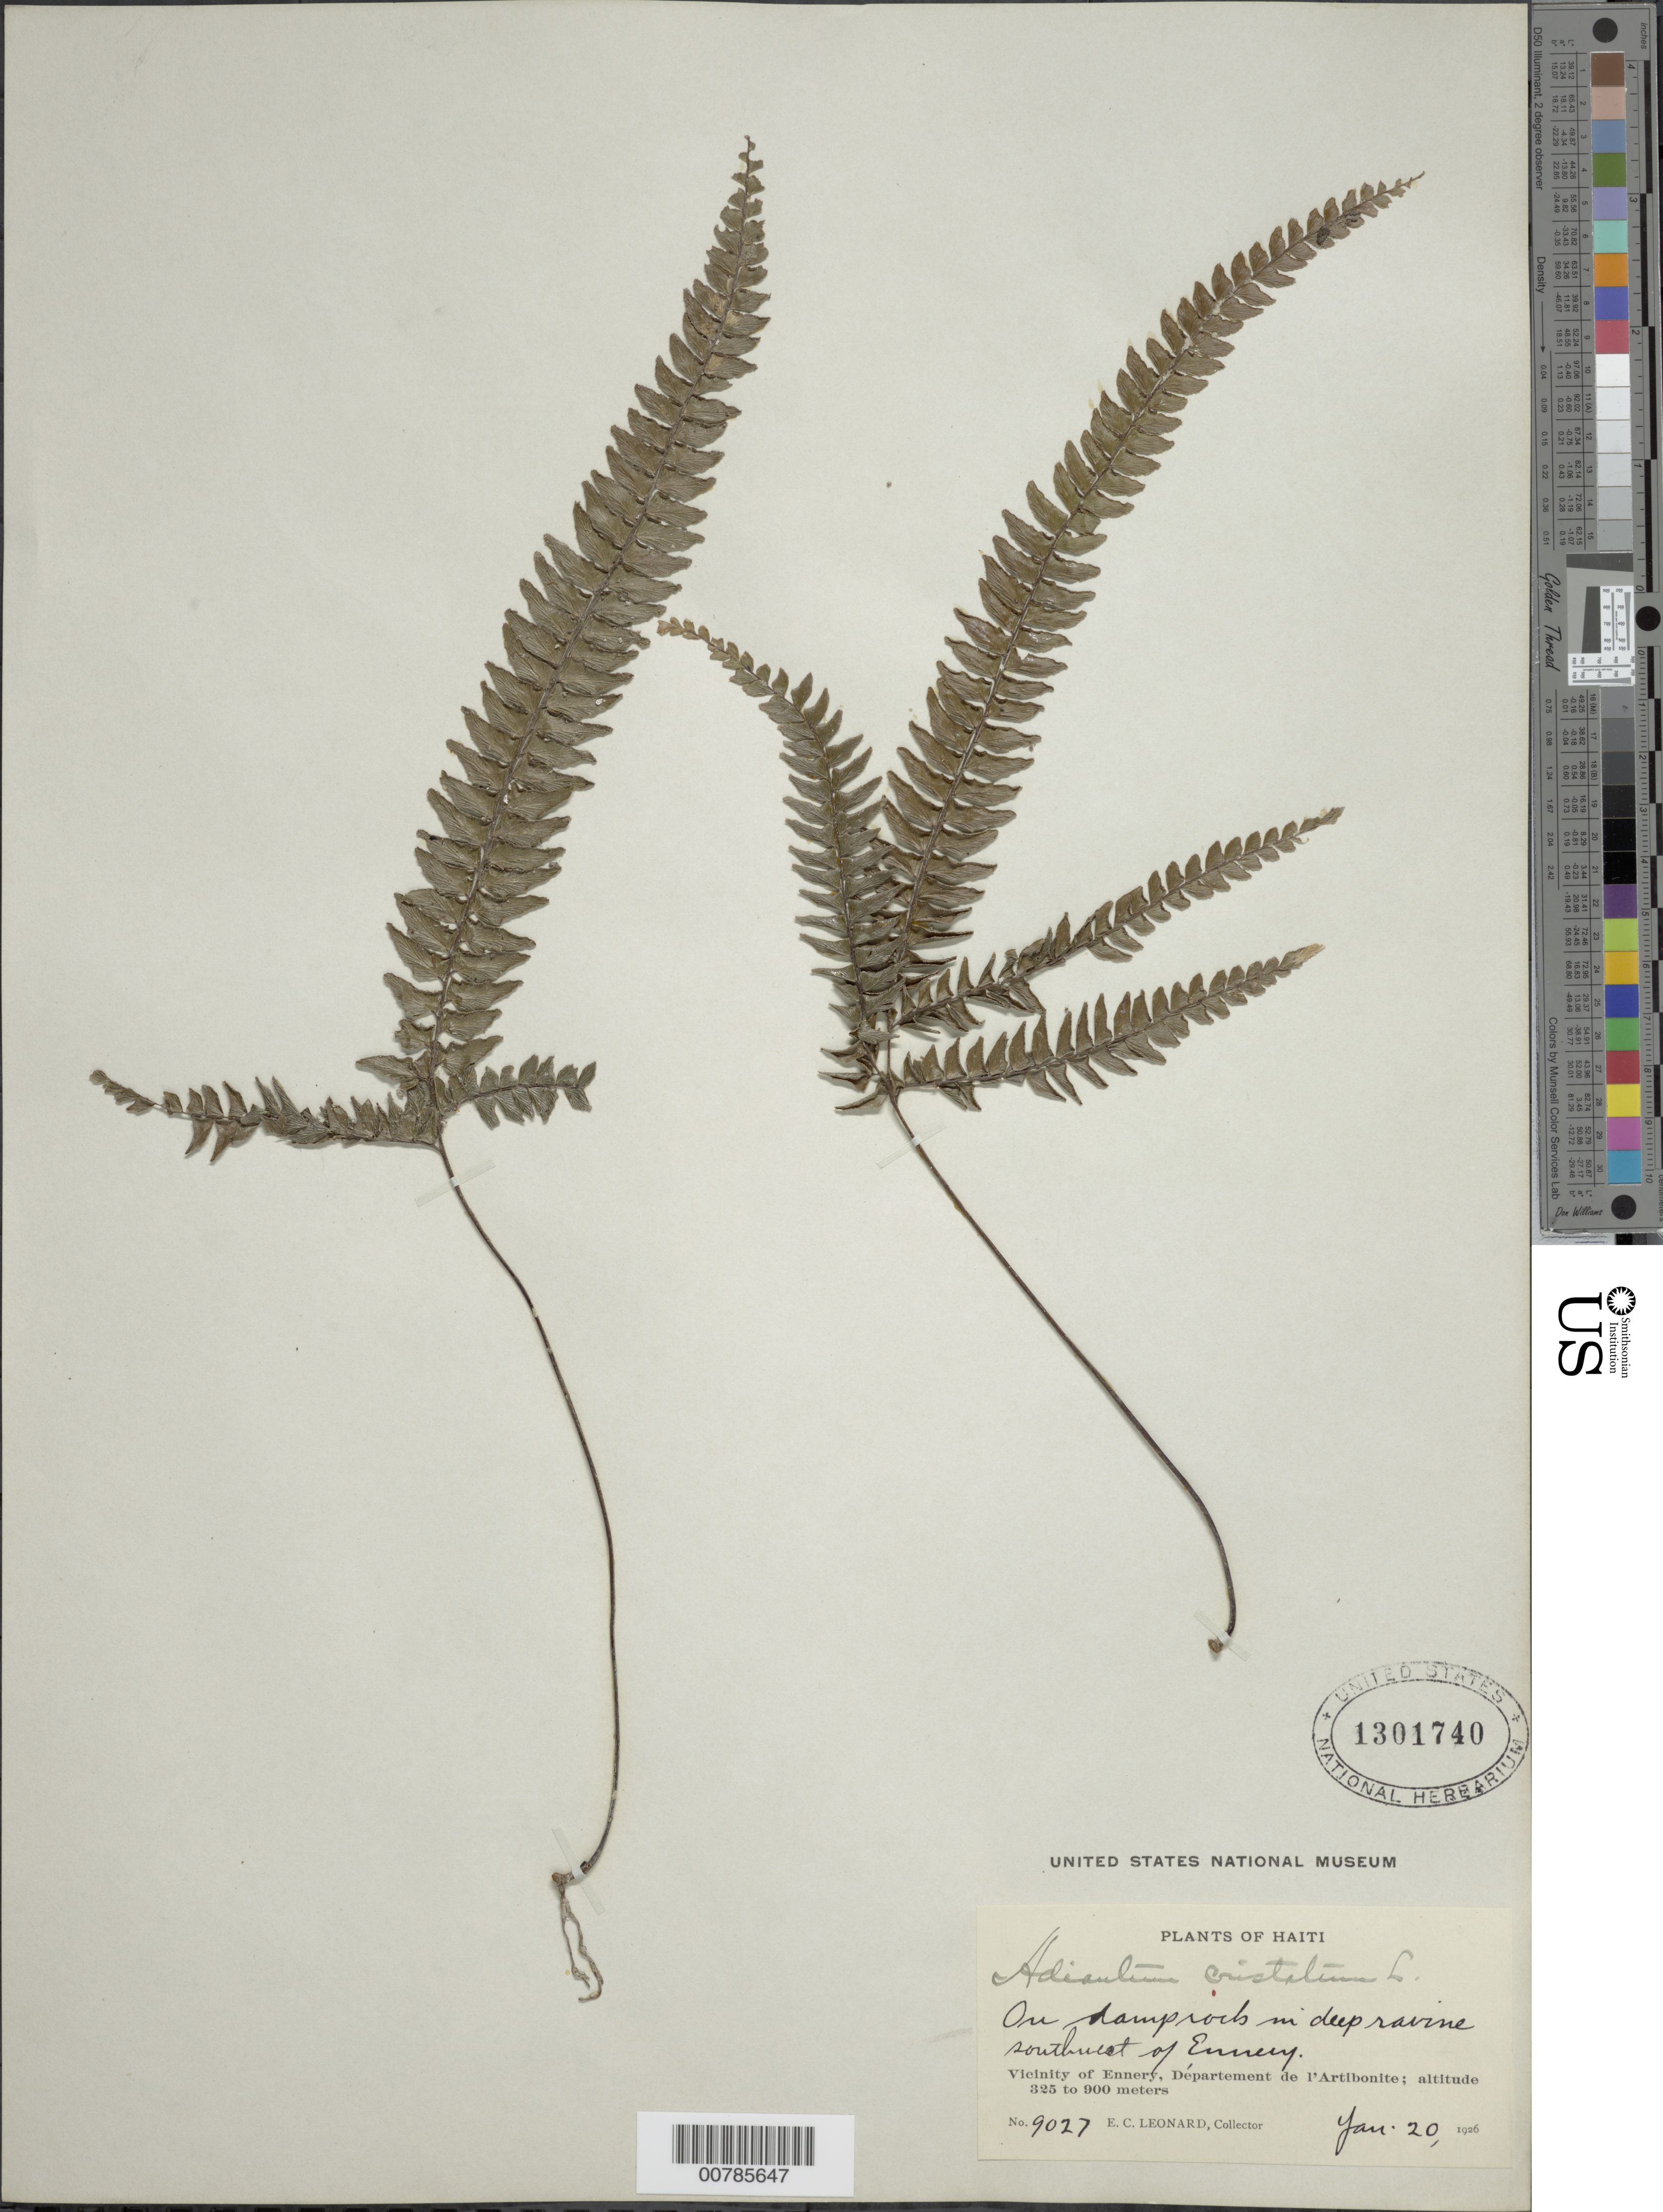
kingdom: Plantae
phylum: Tracheophyta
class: Polypodiopsida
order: Polypodiales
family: Pteridaceae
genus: Adiantum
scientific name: Adiantum pyramidale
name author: (L.) Willd.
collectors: E. C. Leonard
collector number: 9027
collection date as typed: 20 Jan 1926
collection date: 1926-01-20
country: Haiti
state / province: Artibonite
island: Hispaniola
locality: Ennery, SW of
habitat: On damp rock in deep ravine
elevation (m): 325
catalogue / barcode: US 1301740